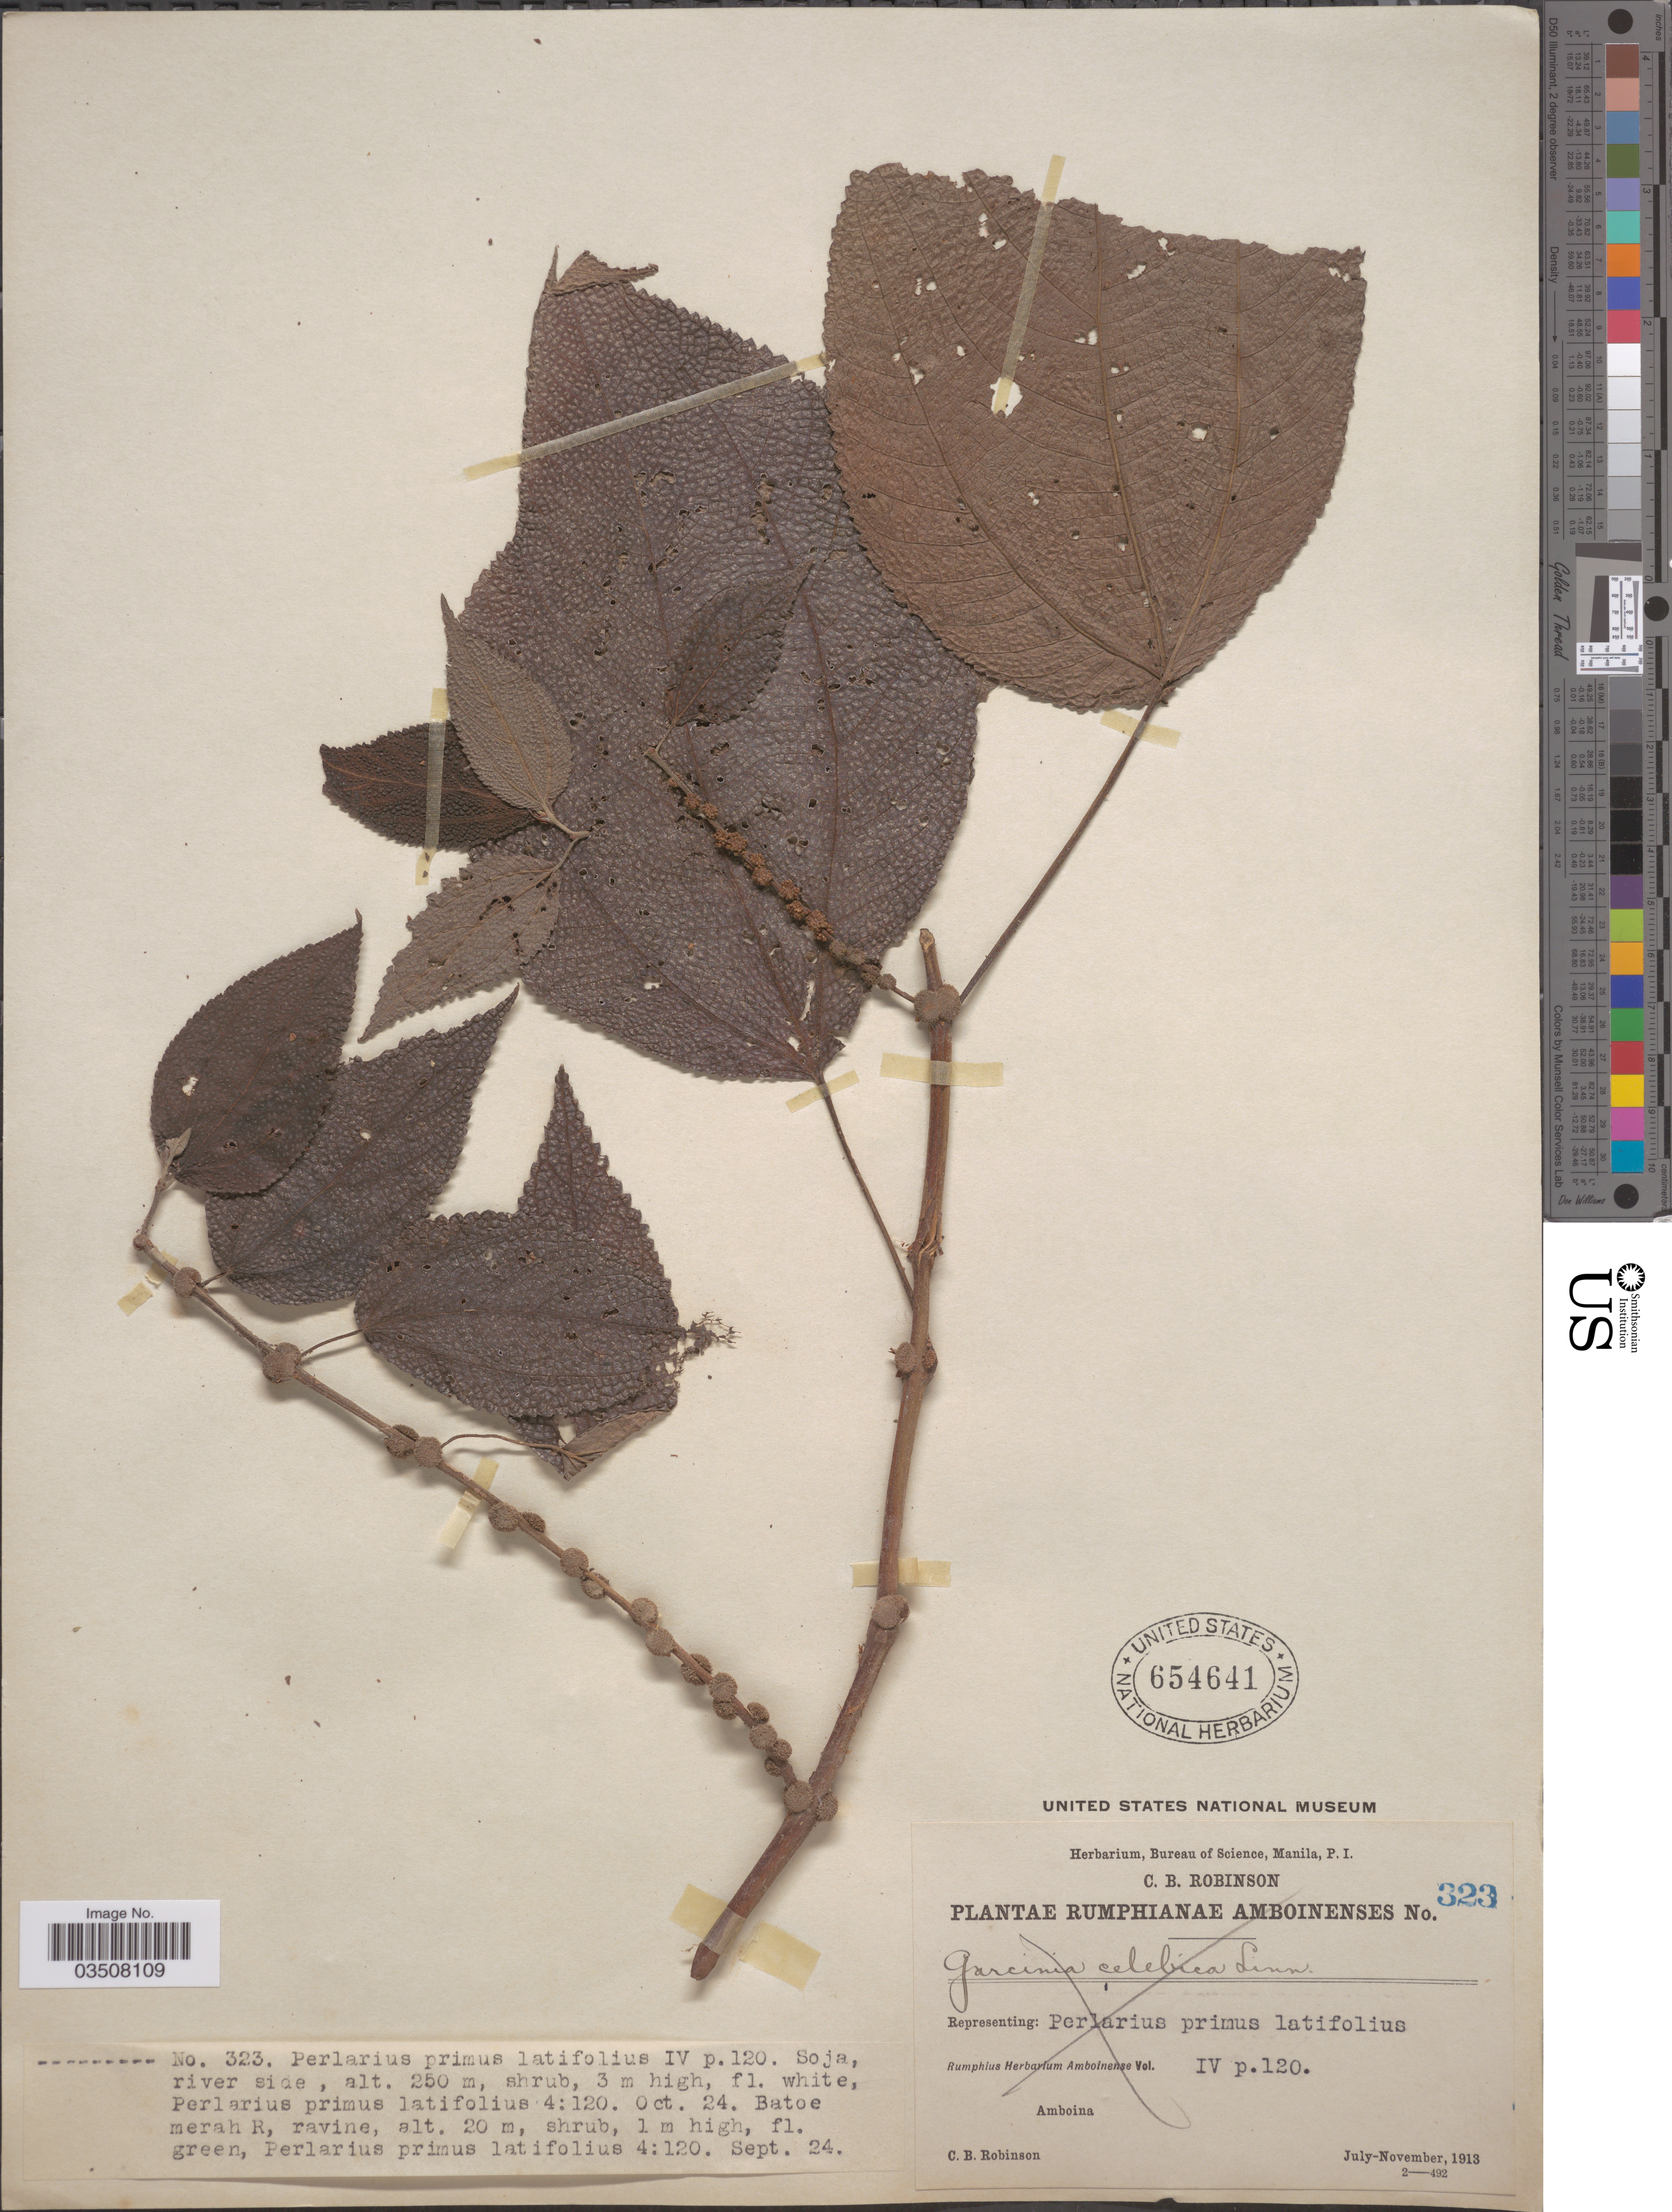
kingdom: Plantae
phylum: Tracheophyta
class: Magnoliopsida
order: Rosales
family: Urticaceae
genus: Boehmeria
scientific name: Boehmeria celebica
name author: Blume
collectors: C. Robinson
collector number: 323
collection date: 1913-09-24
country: Indonesia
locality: Amboina, Soja, river side.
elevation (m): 250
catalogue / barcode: US 654641